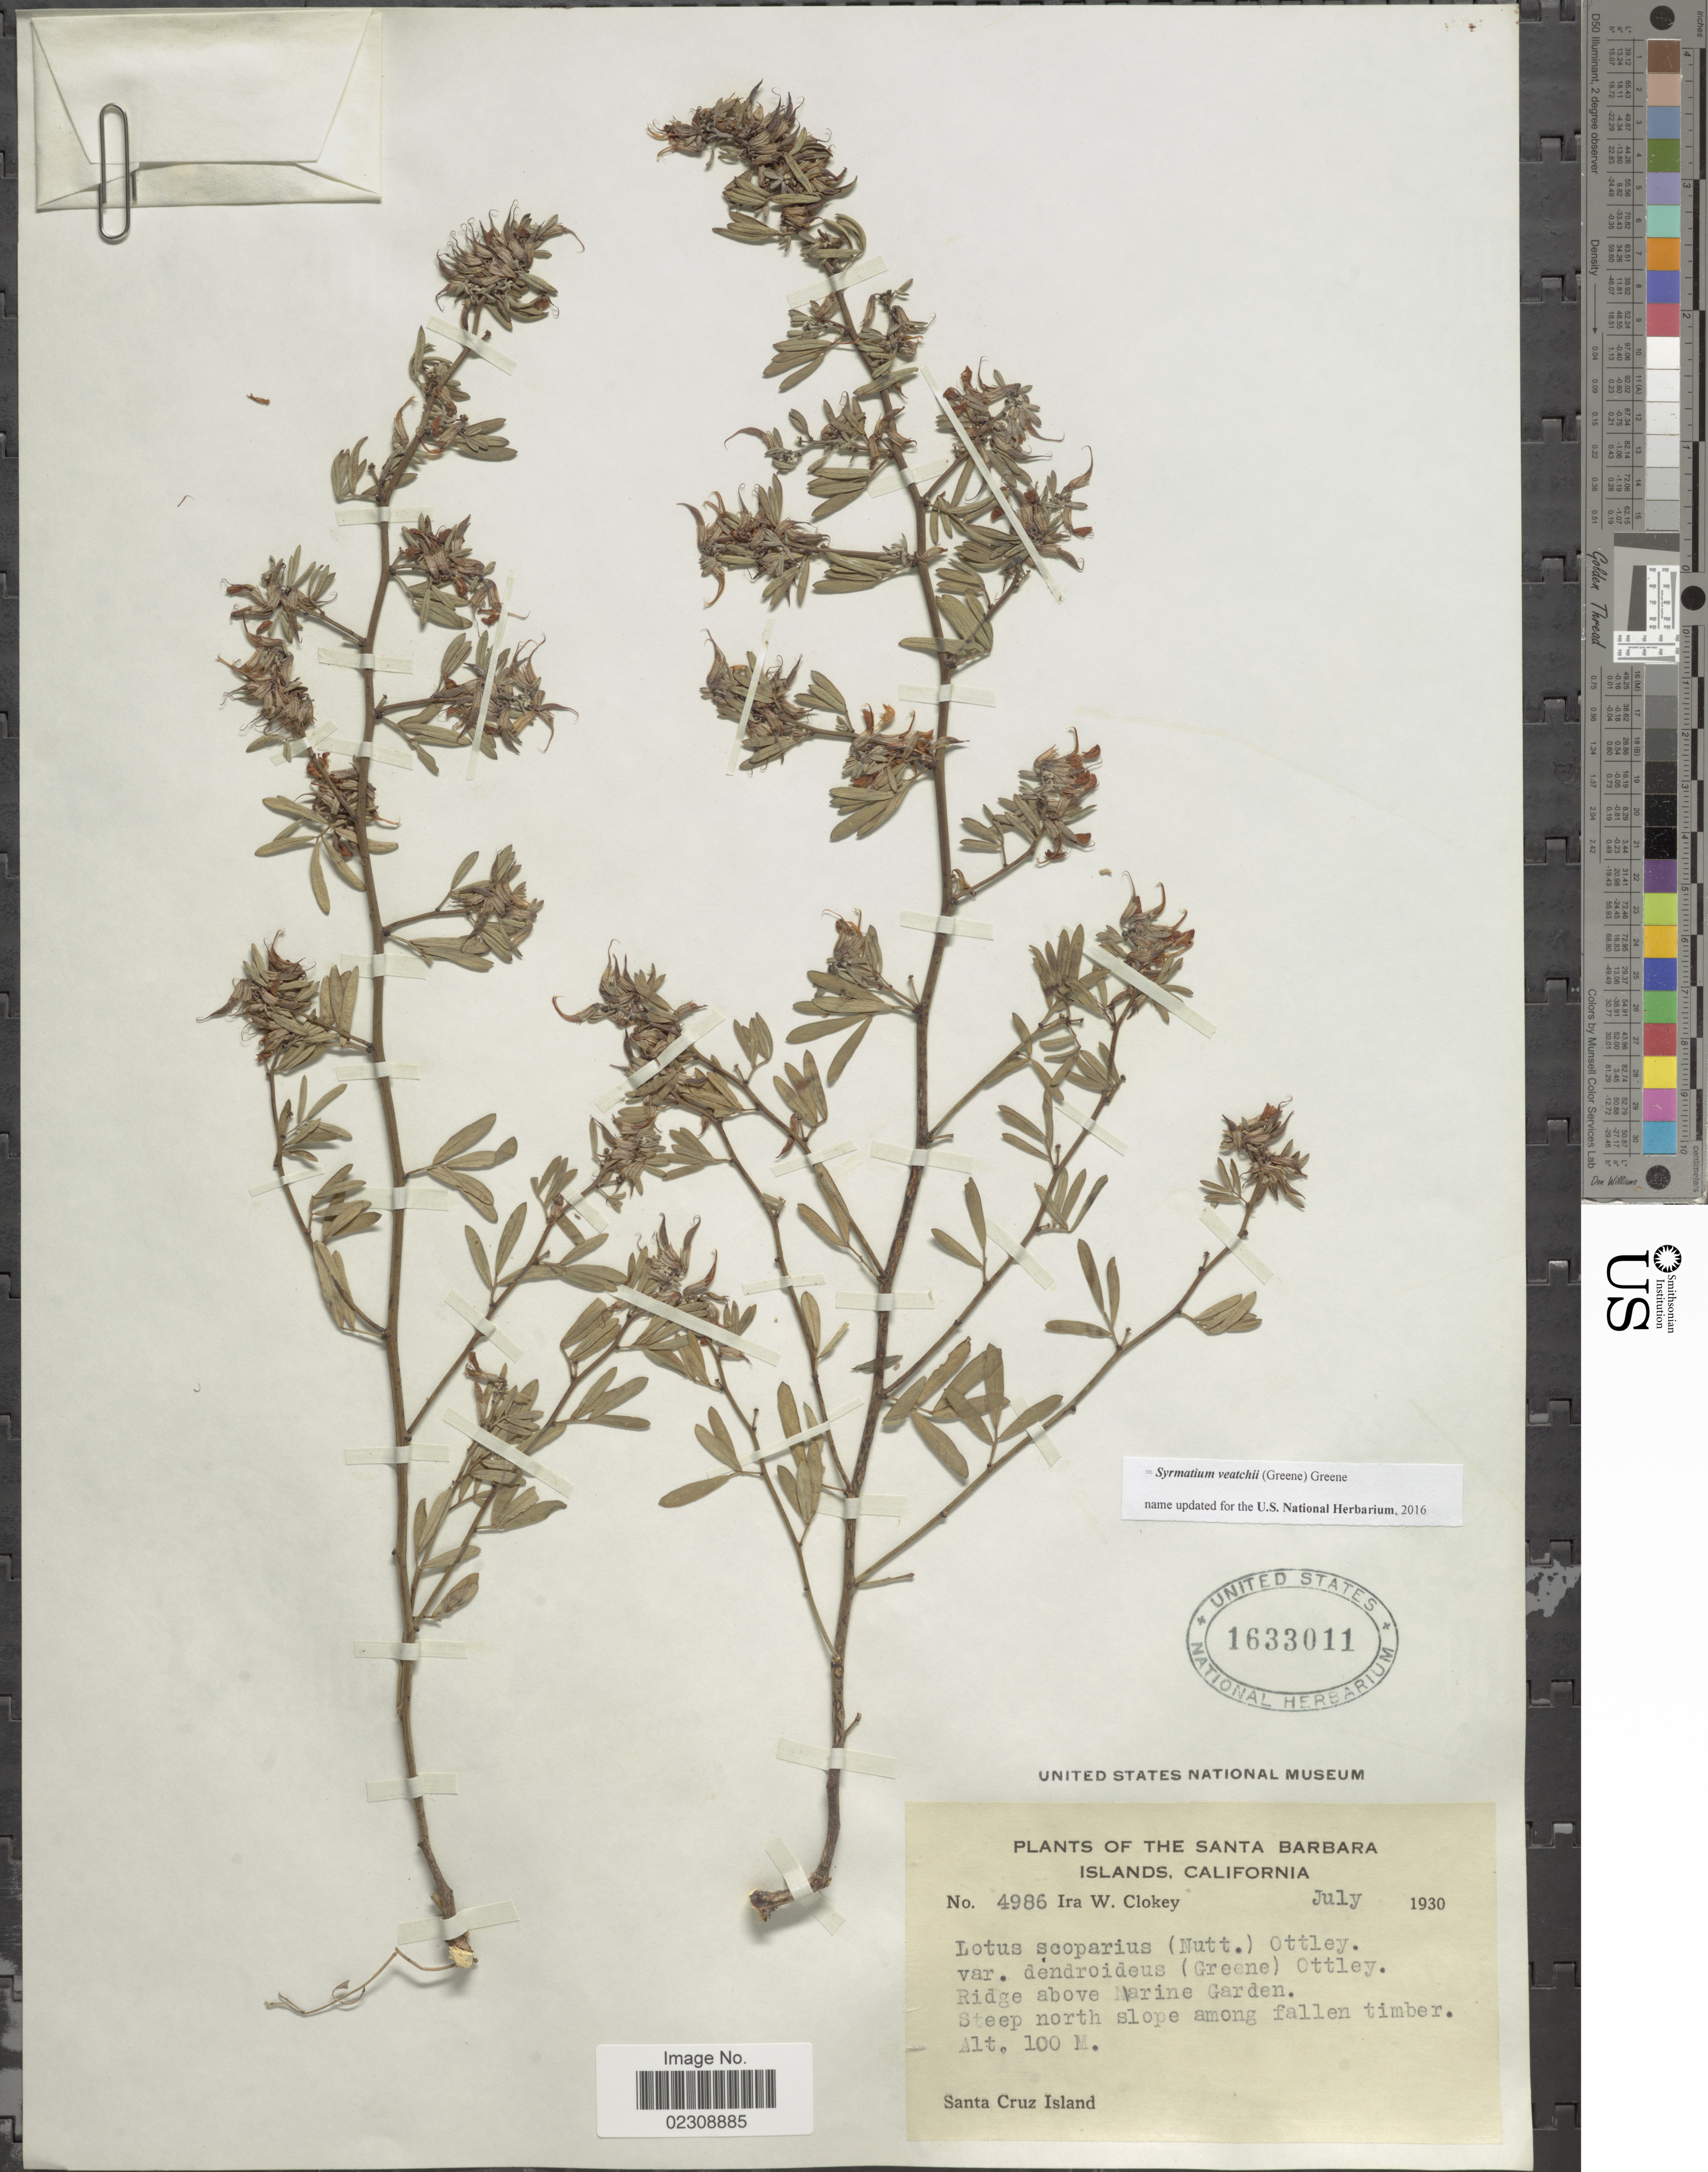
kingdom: Plantae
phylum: Tracheophyta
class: Magnoliopsida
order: Fabales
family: Fabaceae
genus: Syrmatium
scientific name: Syrmatium veatchii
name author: (Greene) Greene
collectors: I. W. Clokey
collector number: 4986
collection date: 1930-07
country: United States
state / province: California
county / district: Santa Barbara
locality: Santa Barbara Islands. Ridge above Marine Garden. Santa Cruz Island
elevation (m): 100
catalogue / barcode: US 1633011